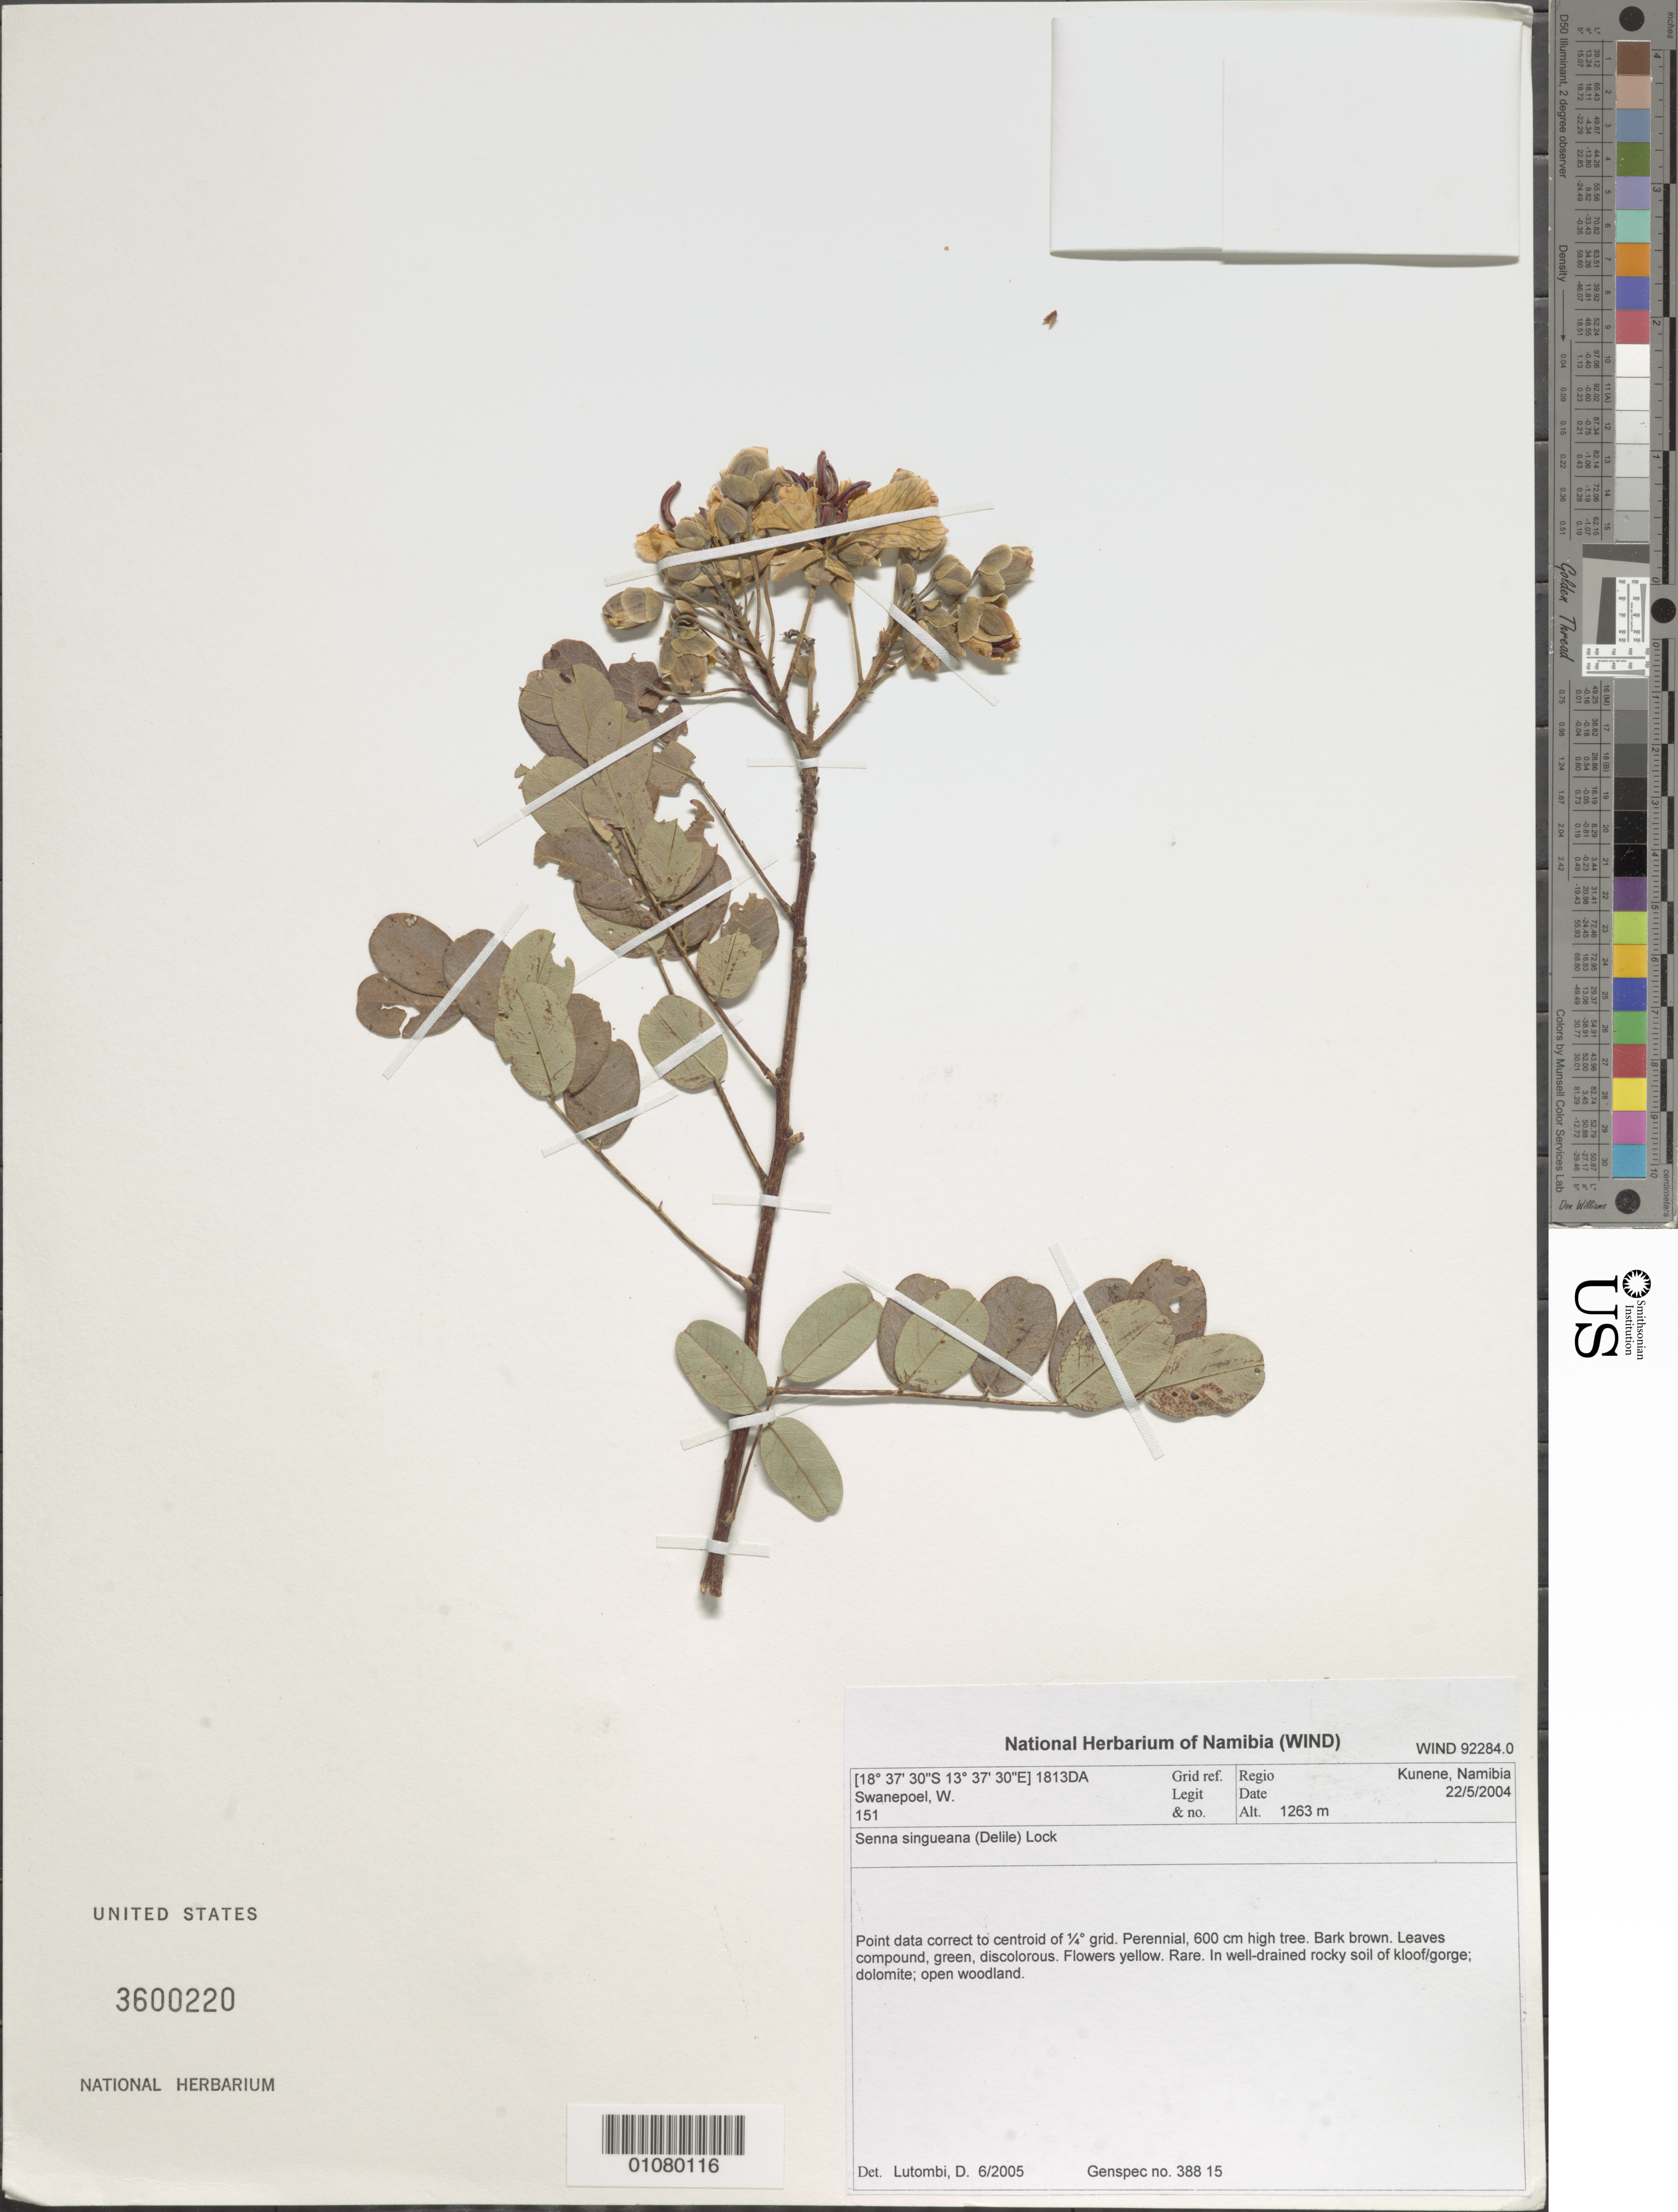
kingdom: Plantae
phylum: Tracheophyta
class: Magnoliopsida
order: Fabales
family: Fabaceae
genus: Senna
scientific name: Senna singueana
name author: (Delile) Lock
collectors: D. Lutombi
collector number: WS 151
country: Namibia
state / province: Kunene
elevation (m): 1263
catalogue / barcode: US 3600220